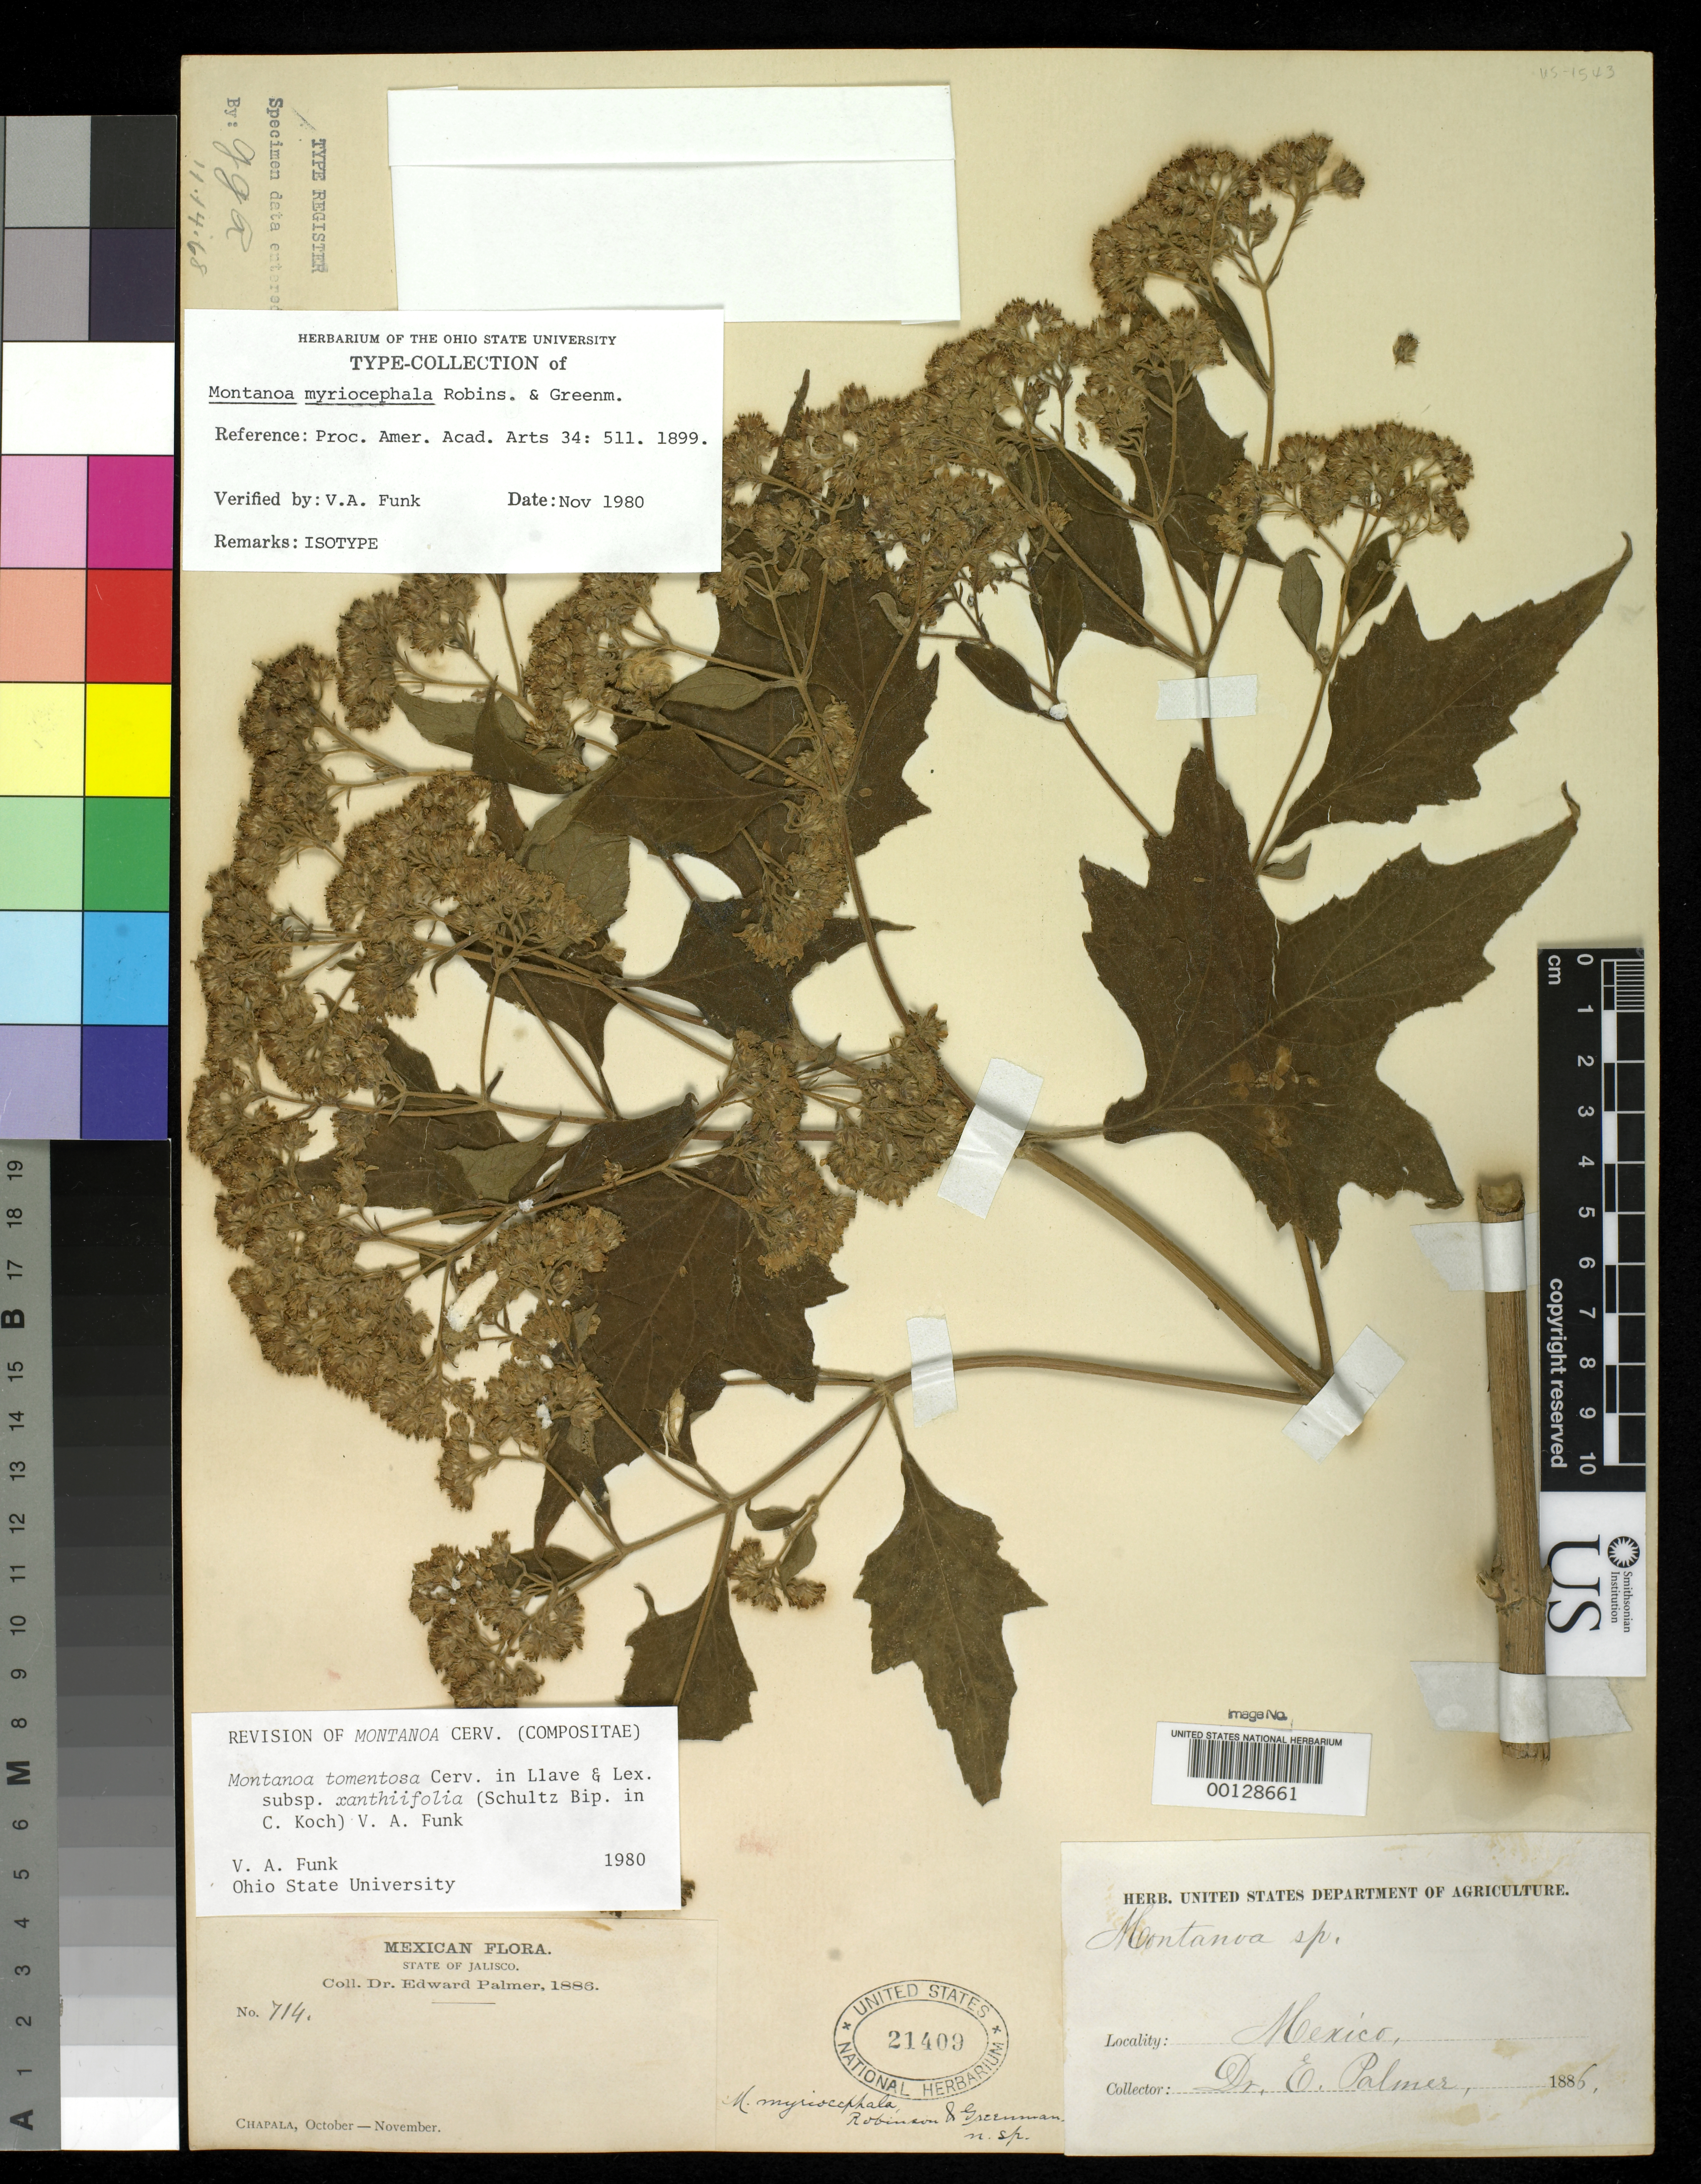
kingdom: Plantae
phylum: Tracheophyta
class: Magnoliopsida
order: Asterales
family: Asteraceae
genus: Montanoa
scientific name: Montanoa myriocephala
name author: B.L. Rob. & Greenm.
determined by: Funk, Vicki A., (BOT), Smithsonian Institution - National Museum of Natural History (UNITED STATES)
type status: Isolectotype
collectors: E. Palmer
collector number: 714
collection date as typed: Oct 1886 to -- Nov 1886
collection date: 1886-10/1886-11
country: Mexico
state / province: Jalisco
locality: Chapala.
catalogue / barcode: US 21409